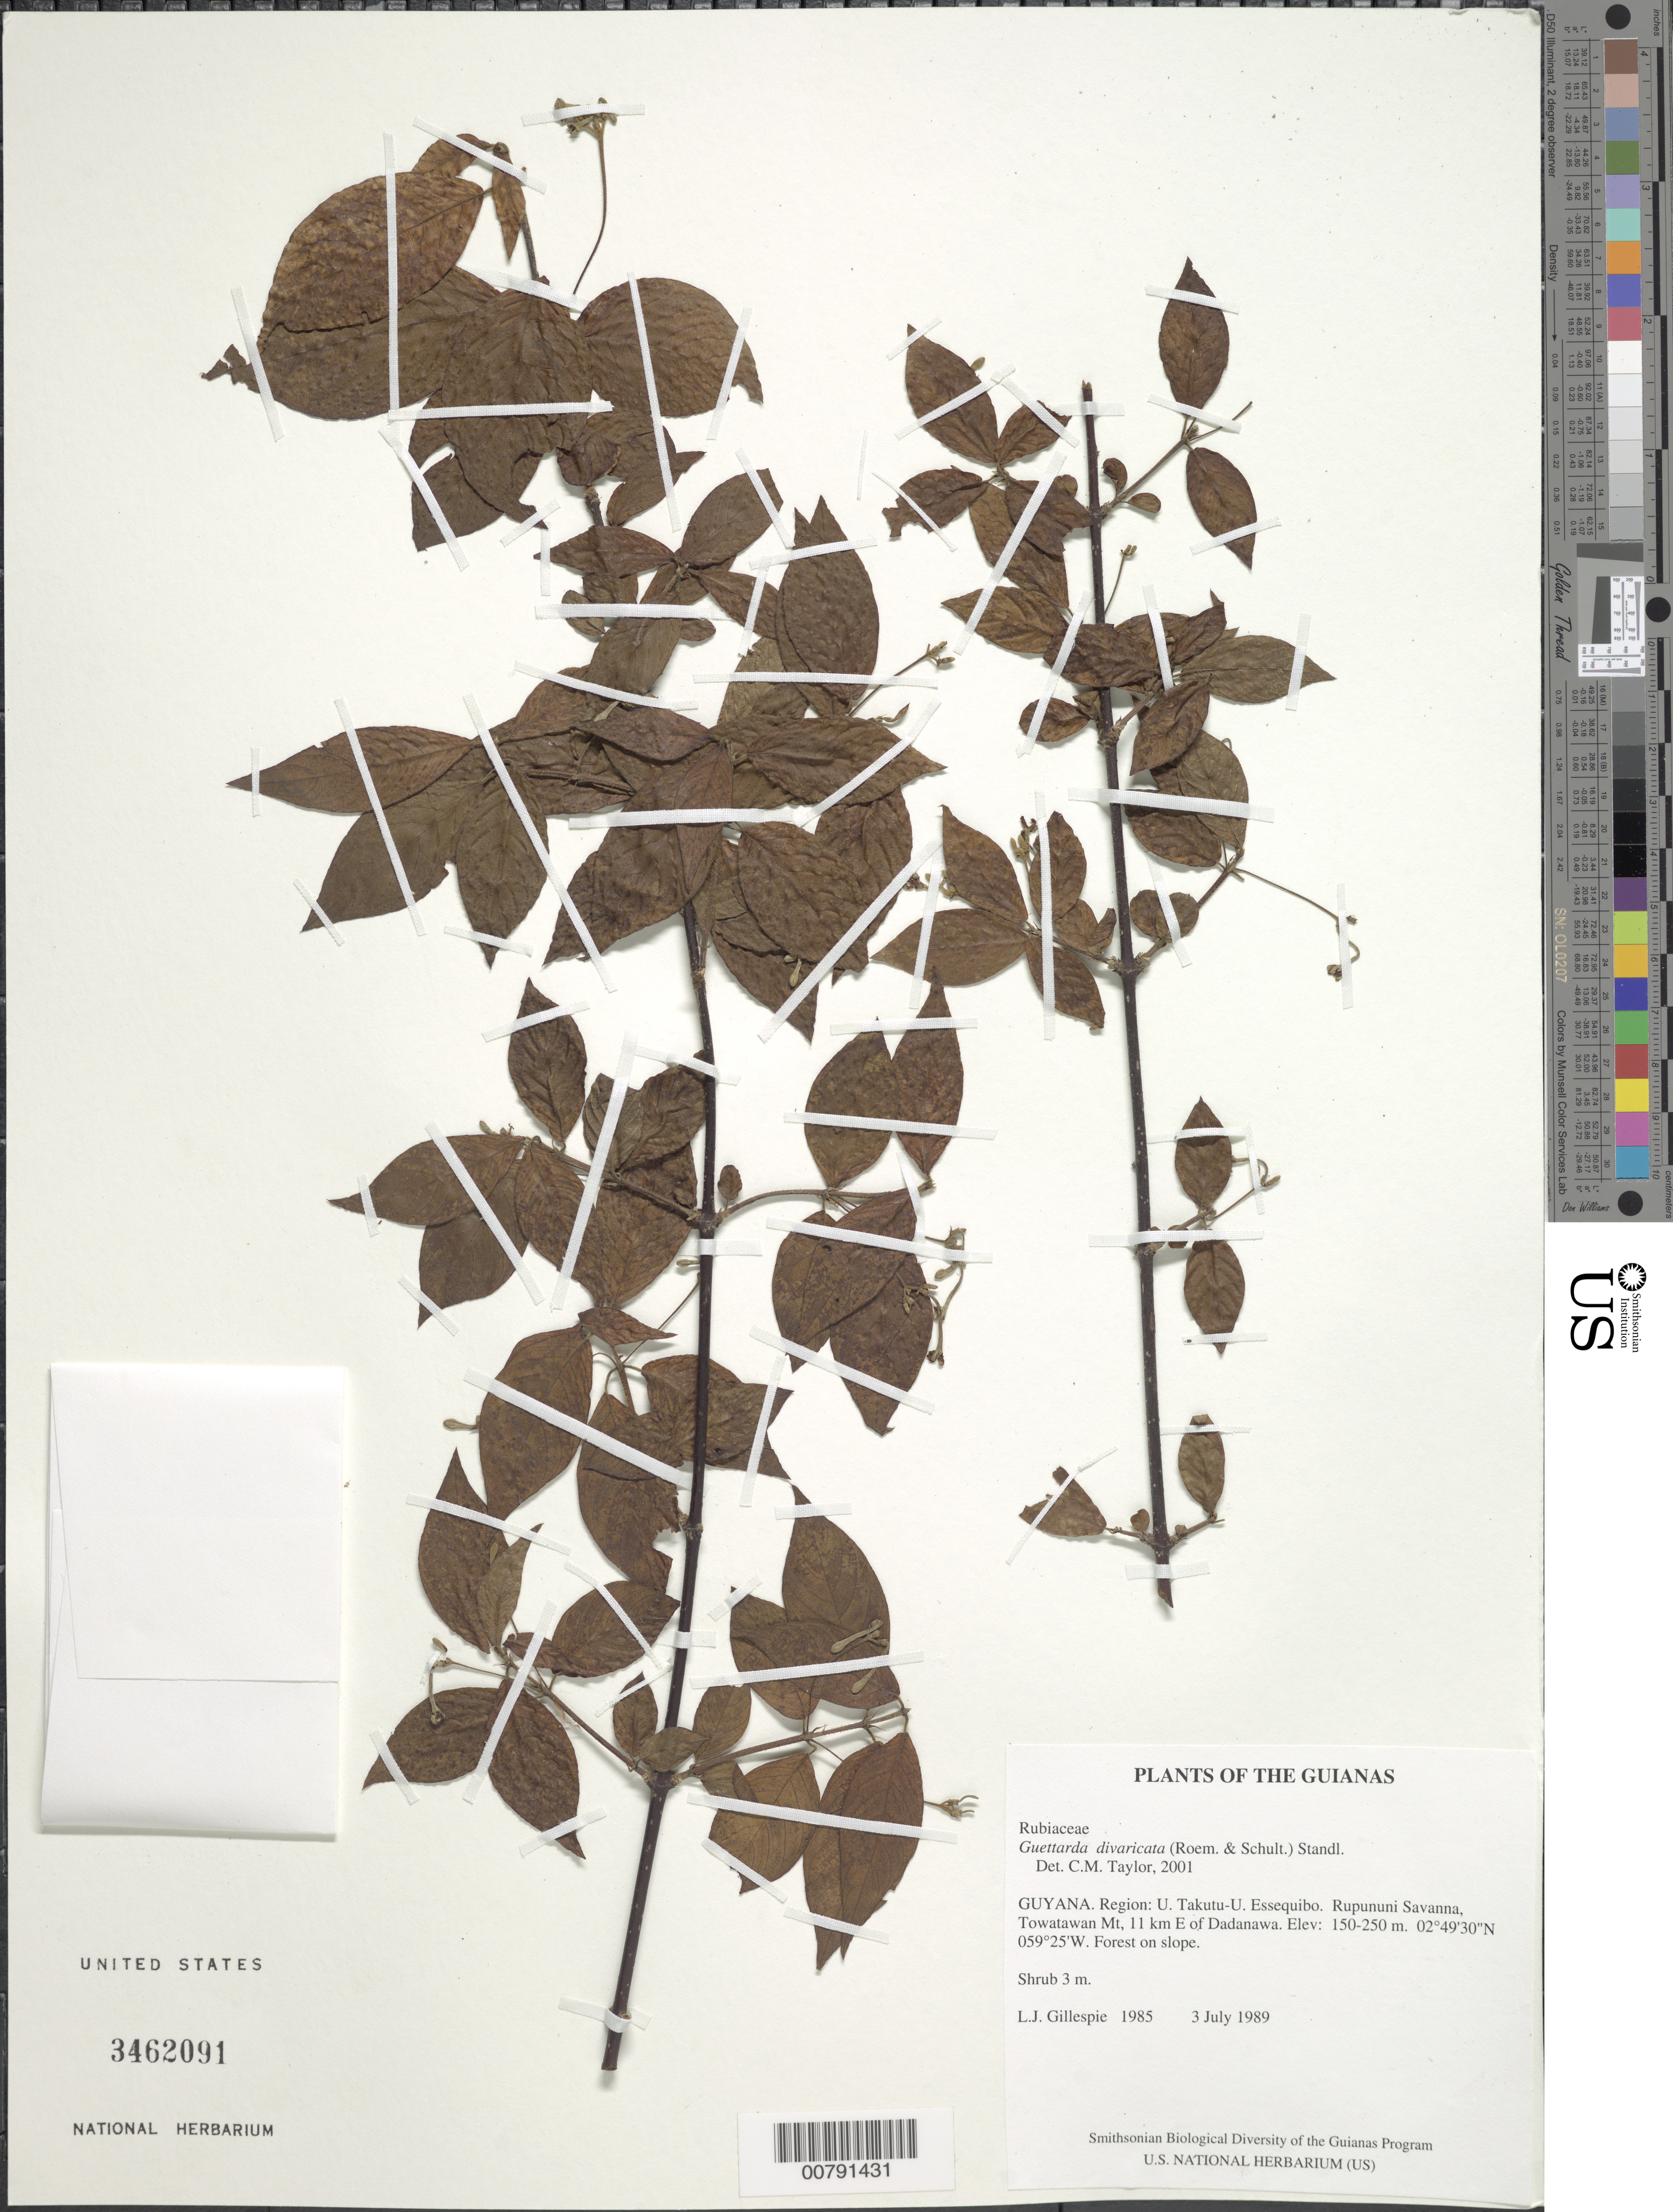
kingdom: Plantae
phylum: Tracheophyta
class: Magnoliopsida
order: Gentianales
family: Rubiaceae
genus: Guettarda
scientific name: Guettarda divaricata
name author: (Humb. & Bonpl. ex Roem. & Schult.) Standl.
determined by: Taylor, Charlotte M.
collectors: L. J. Gillespie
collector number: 1985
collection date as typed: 3 July 1989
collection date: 1989-07-03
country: Guyana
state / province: U. Takutu-U. Essequibo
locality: Rupununi Savanna, Towatawan Mt, 11 km E of Dadanawa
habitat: Forest on slope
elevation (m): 150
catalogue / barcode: US 3462091